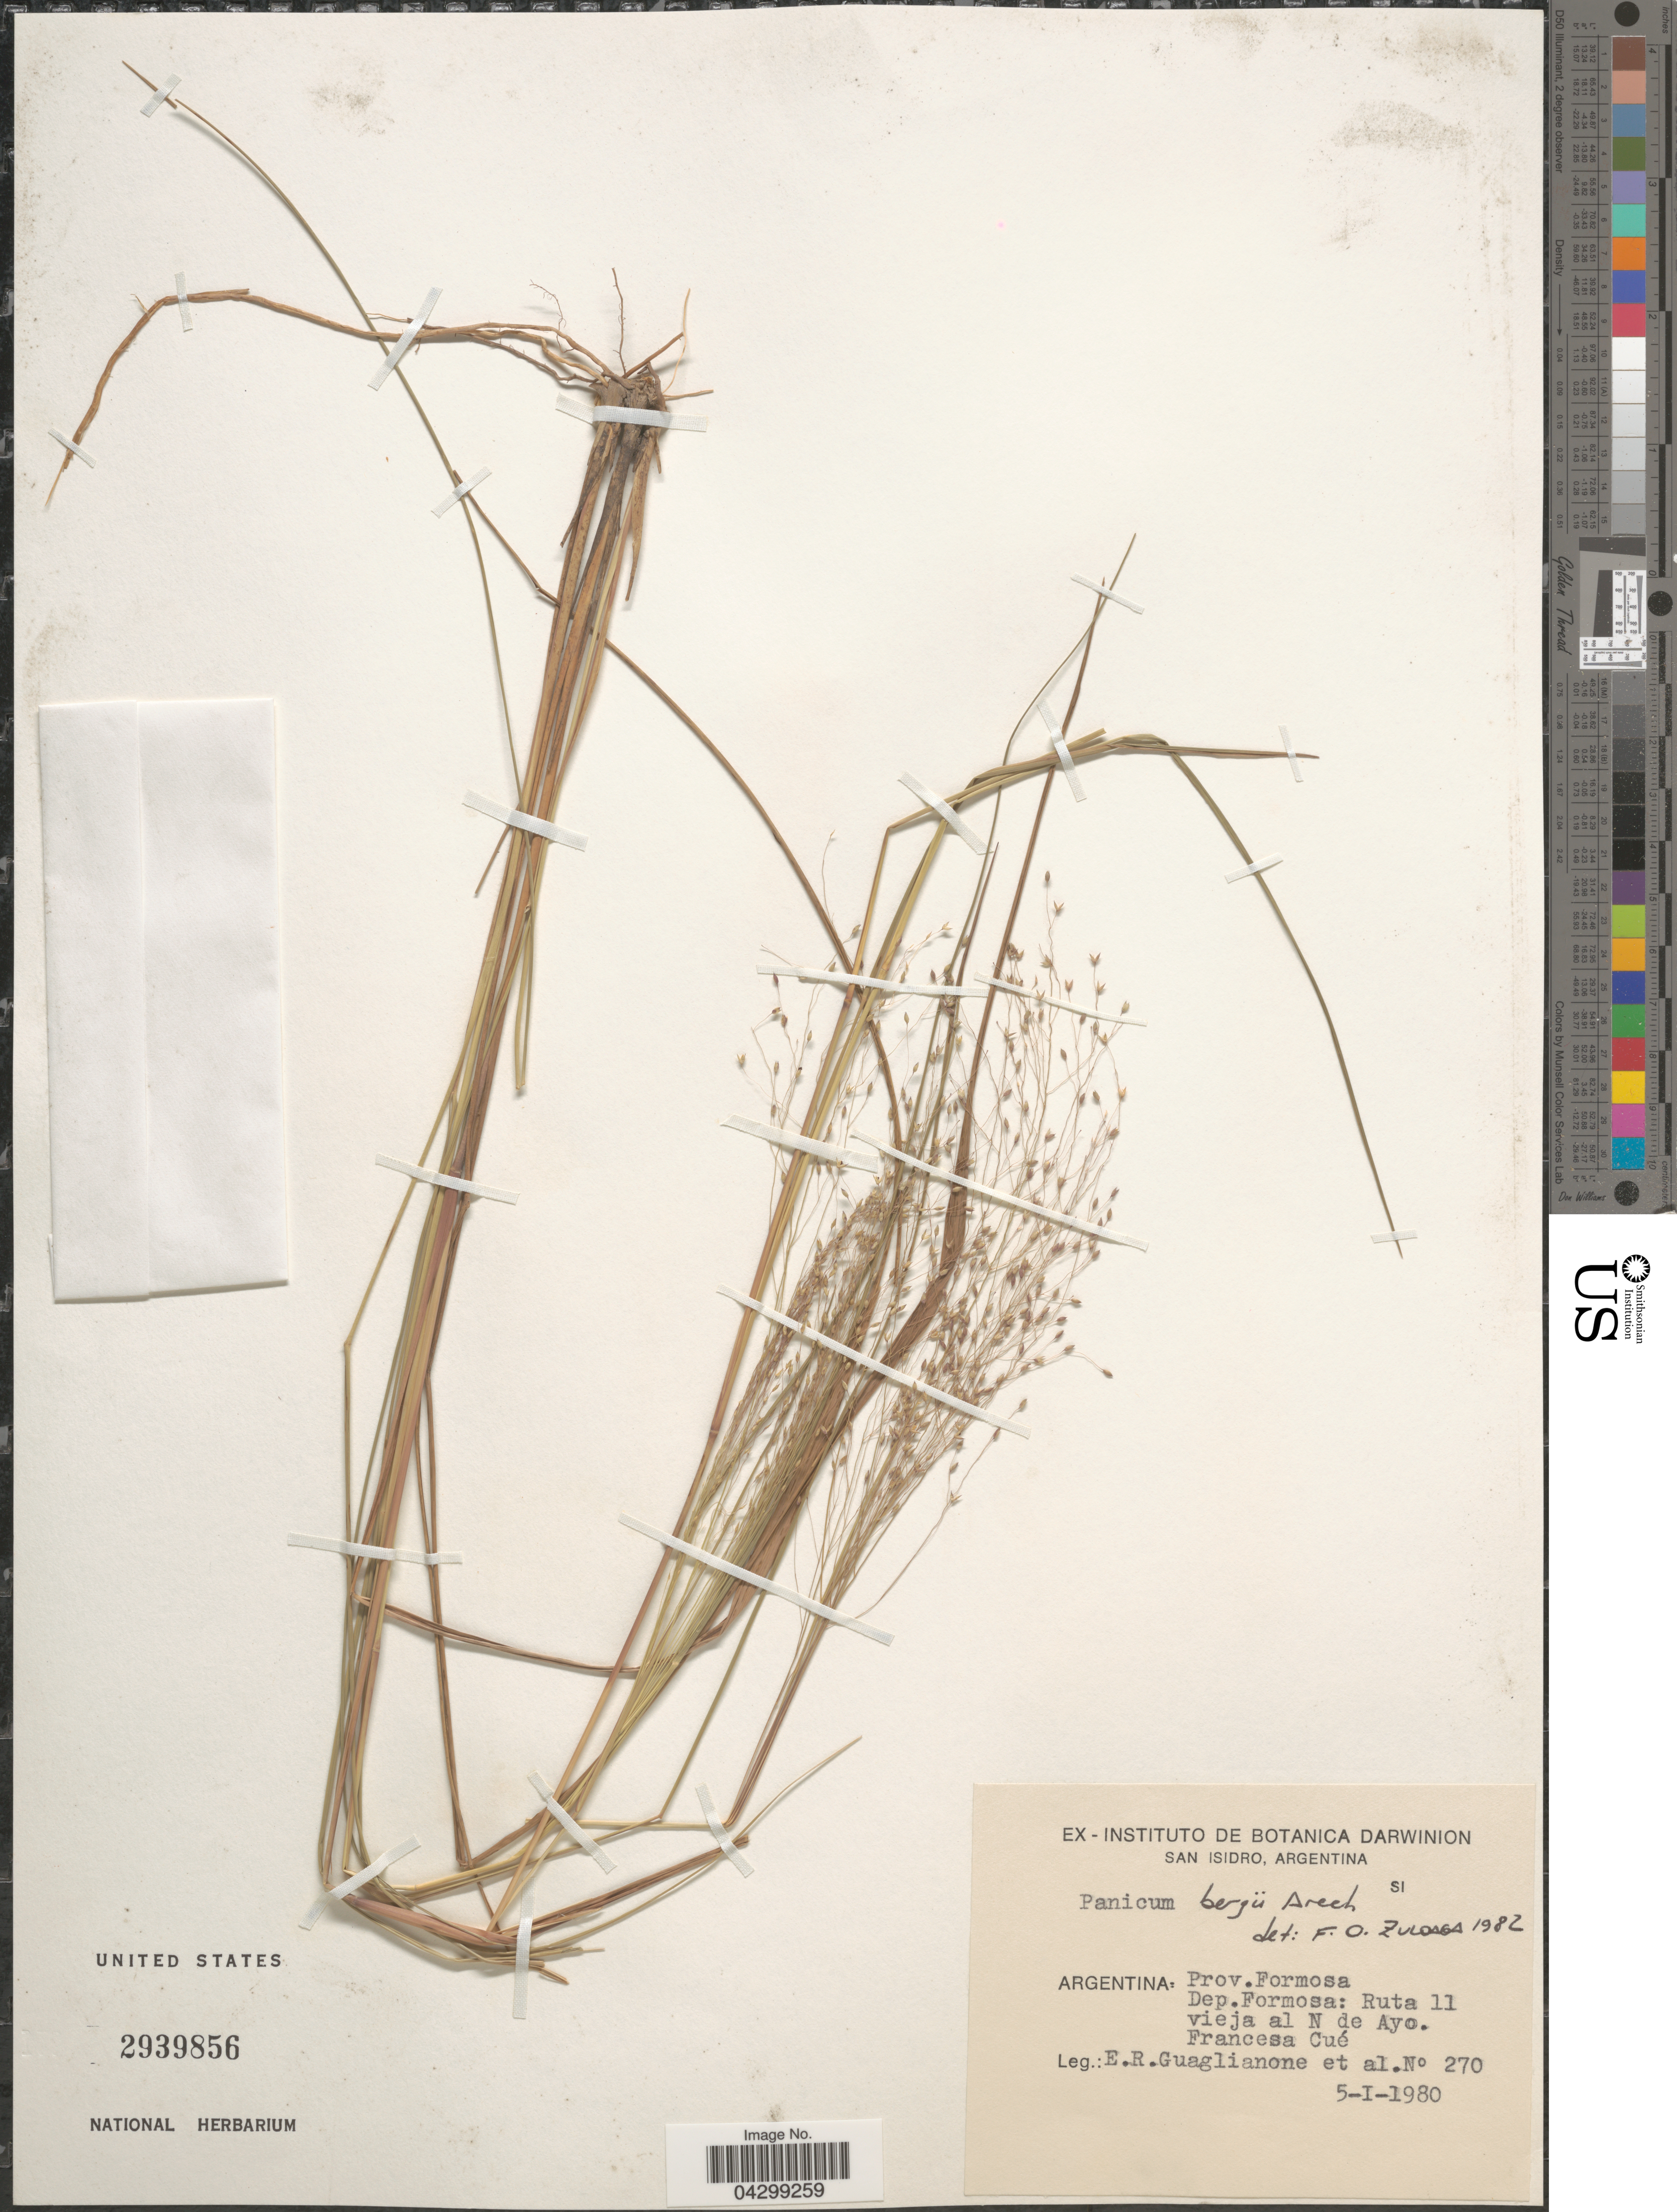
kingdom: Plantae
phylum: Tracheophyta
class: Liliopsida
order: Poales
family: Poaceae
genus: Panicum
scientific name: Panicum bergii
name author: Arechav.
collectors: E. R. Guaglianone & et al.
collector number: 270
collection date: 1980-01-05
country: Argentina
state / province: Formosa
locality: Dep. Formosa: Ruta 11 vieja al N de Ayo. Francesa Cué.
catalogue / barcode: US 2939856